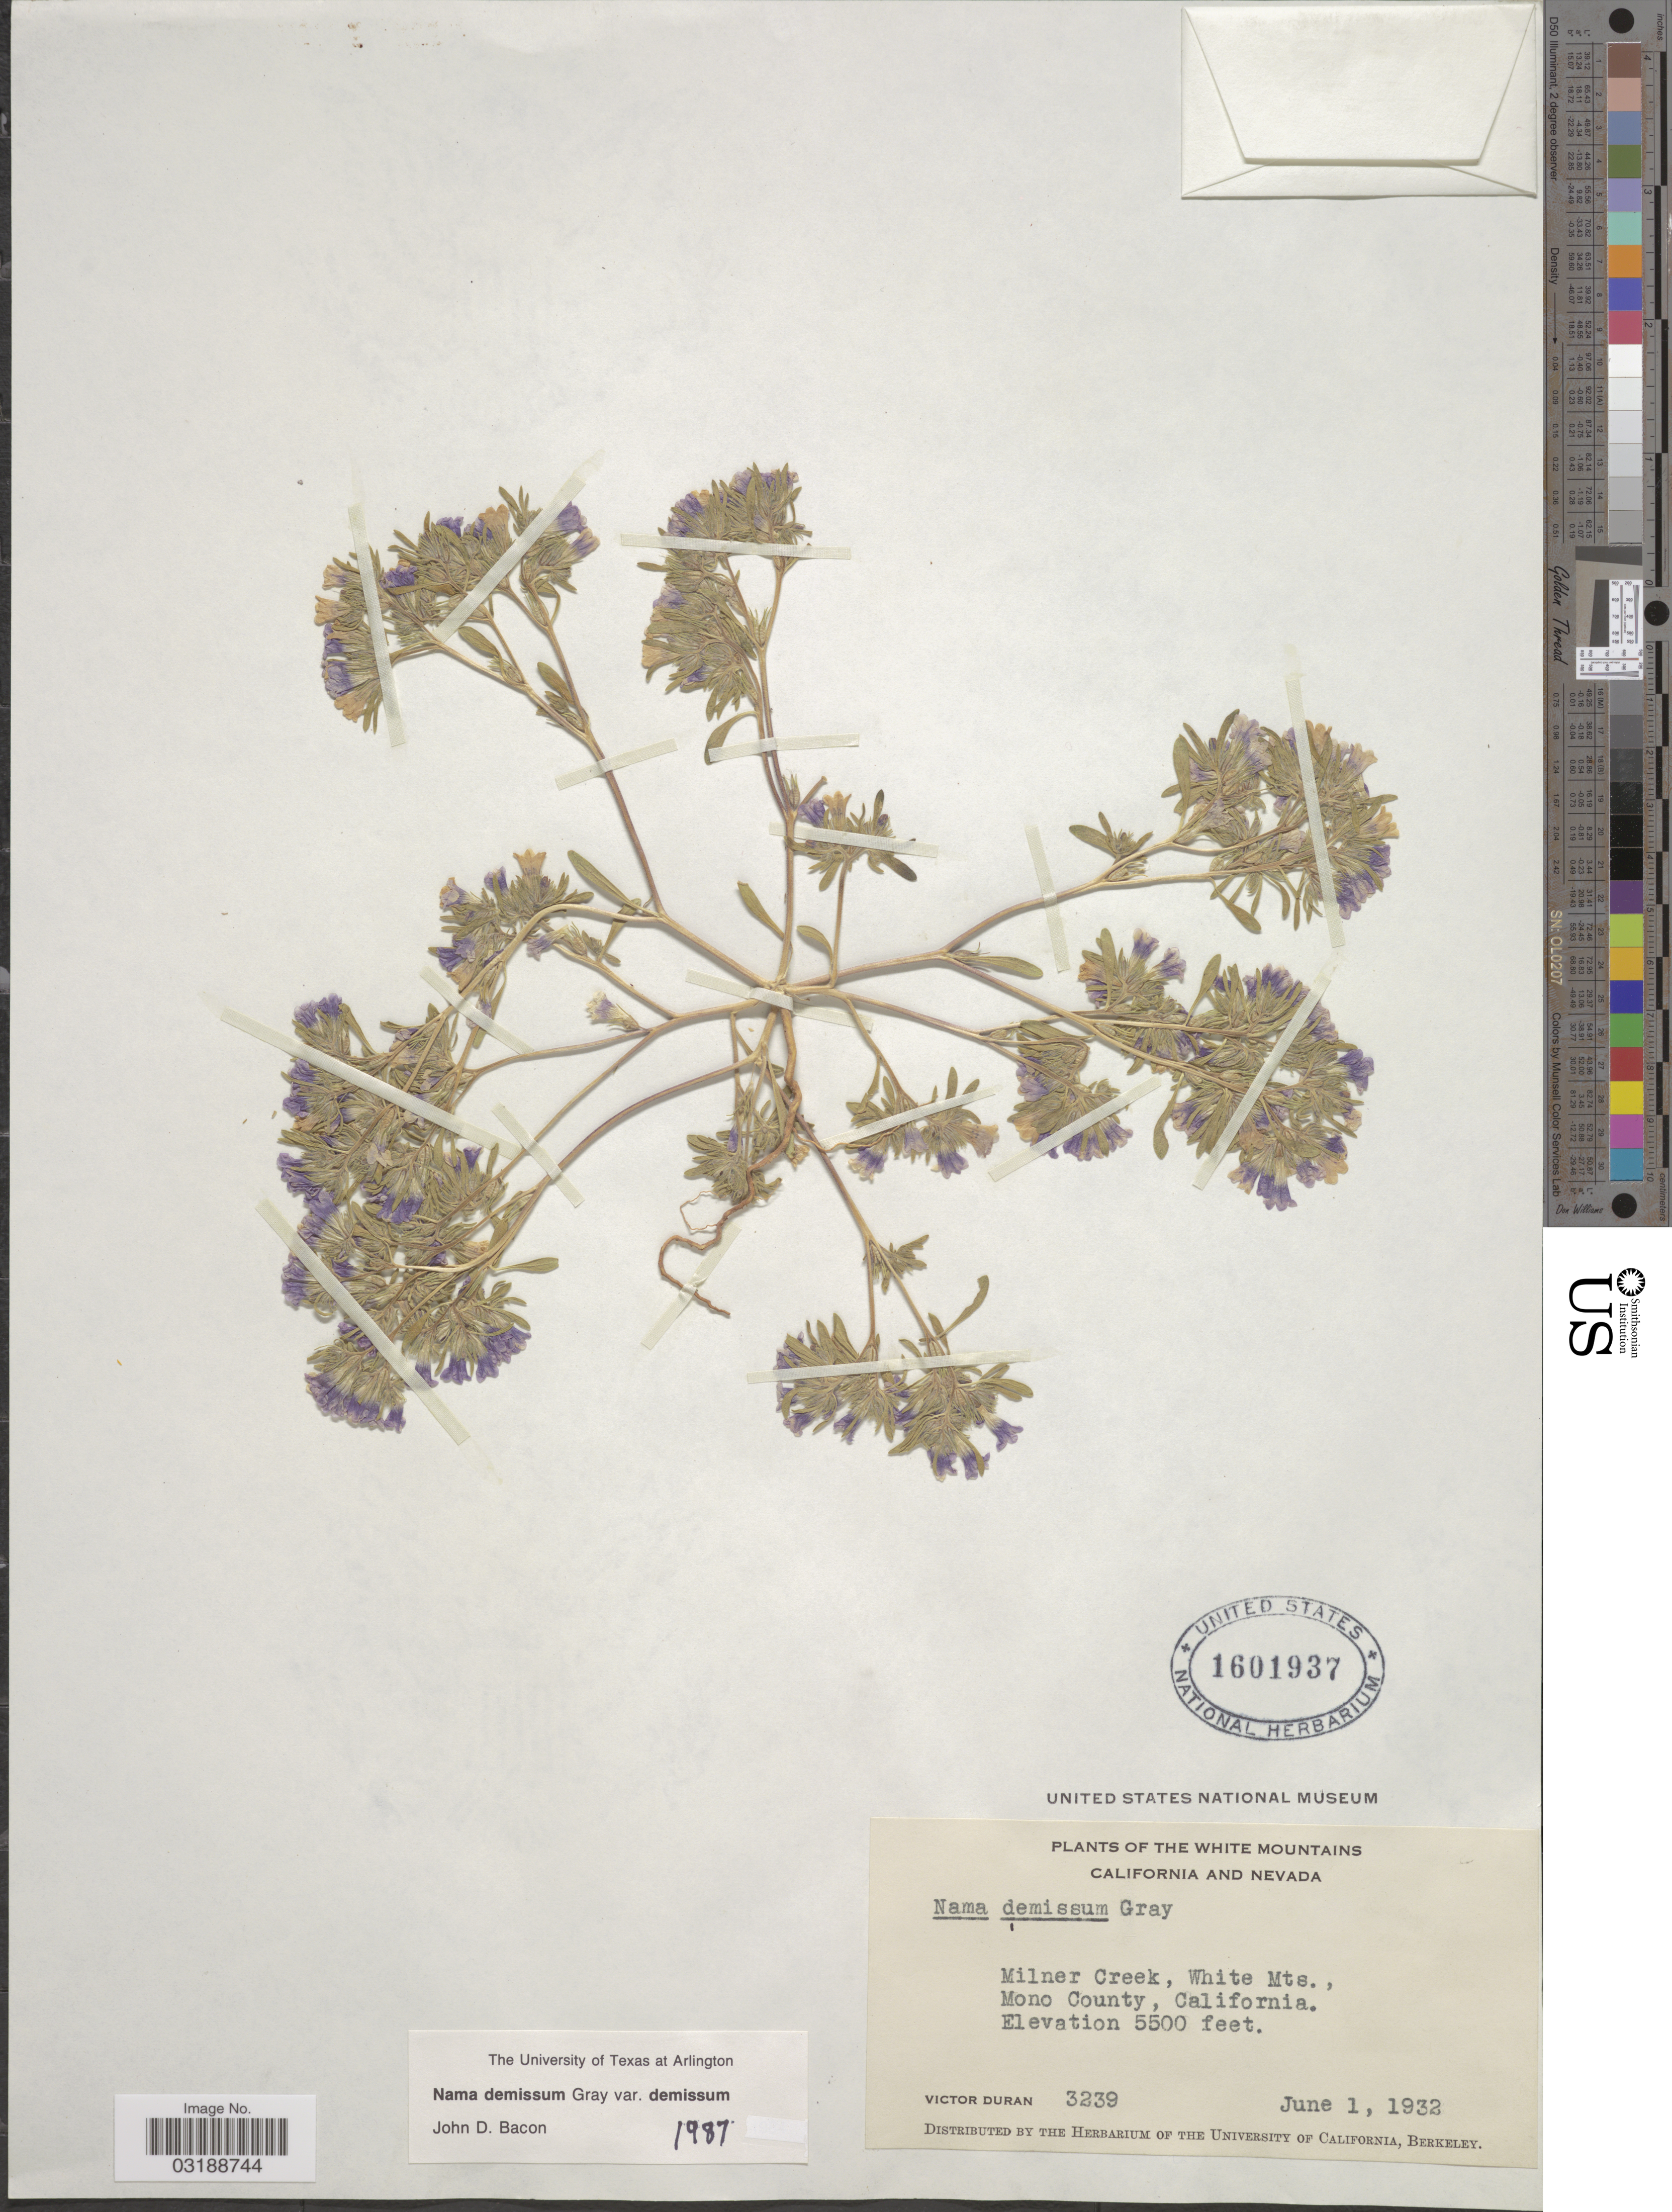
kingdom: Plantae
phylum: Tracheophyta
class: Magnoliopsida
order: Boraginales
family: Namaceae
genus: Nama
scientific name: Nama demissa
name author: A. Gray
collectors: V. Duran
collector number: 3239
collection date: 1932-06-01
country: United States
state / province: California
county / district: Mono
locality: White Mountains. Milner Creek, White Mts., Mono County.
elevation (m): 1676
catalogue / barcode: US 1601937